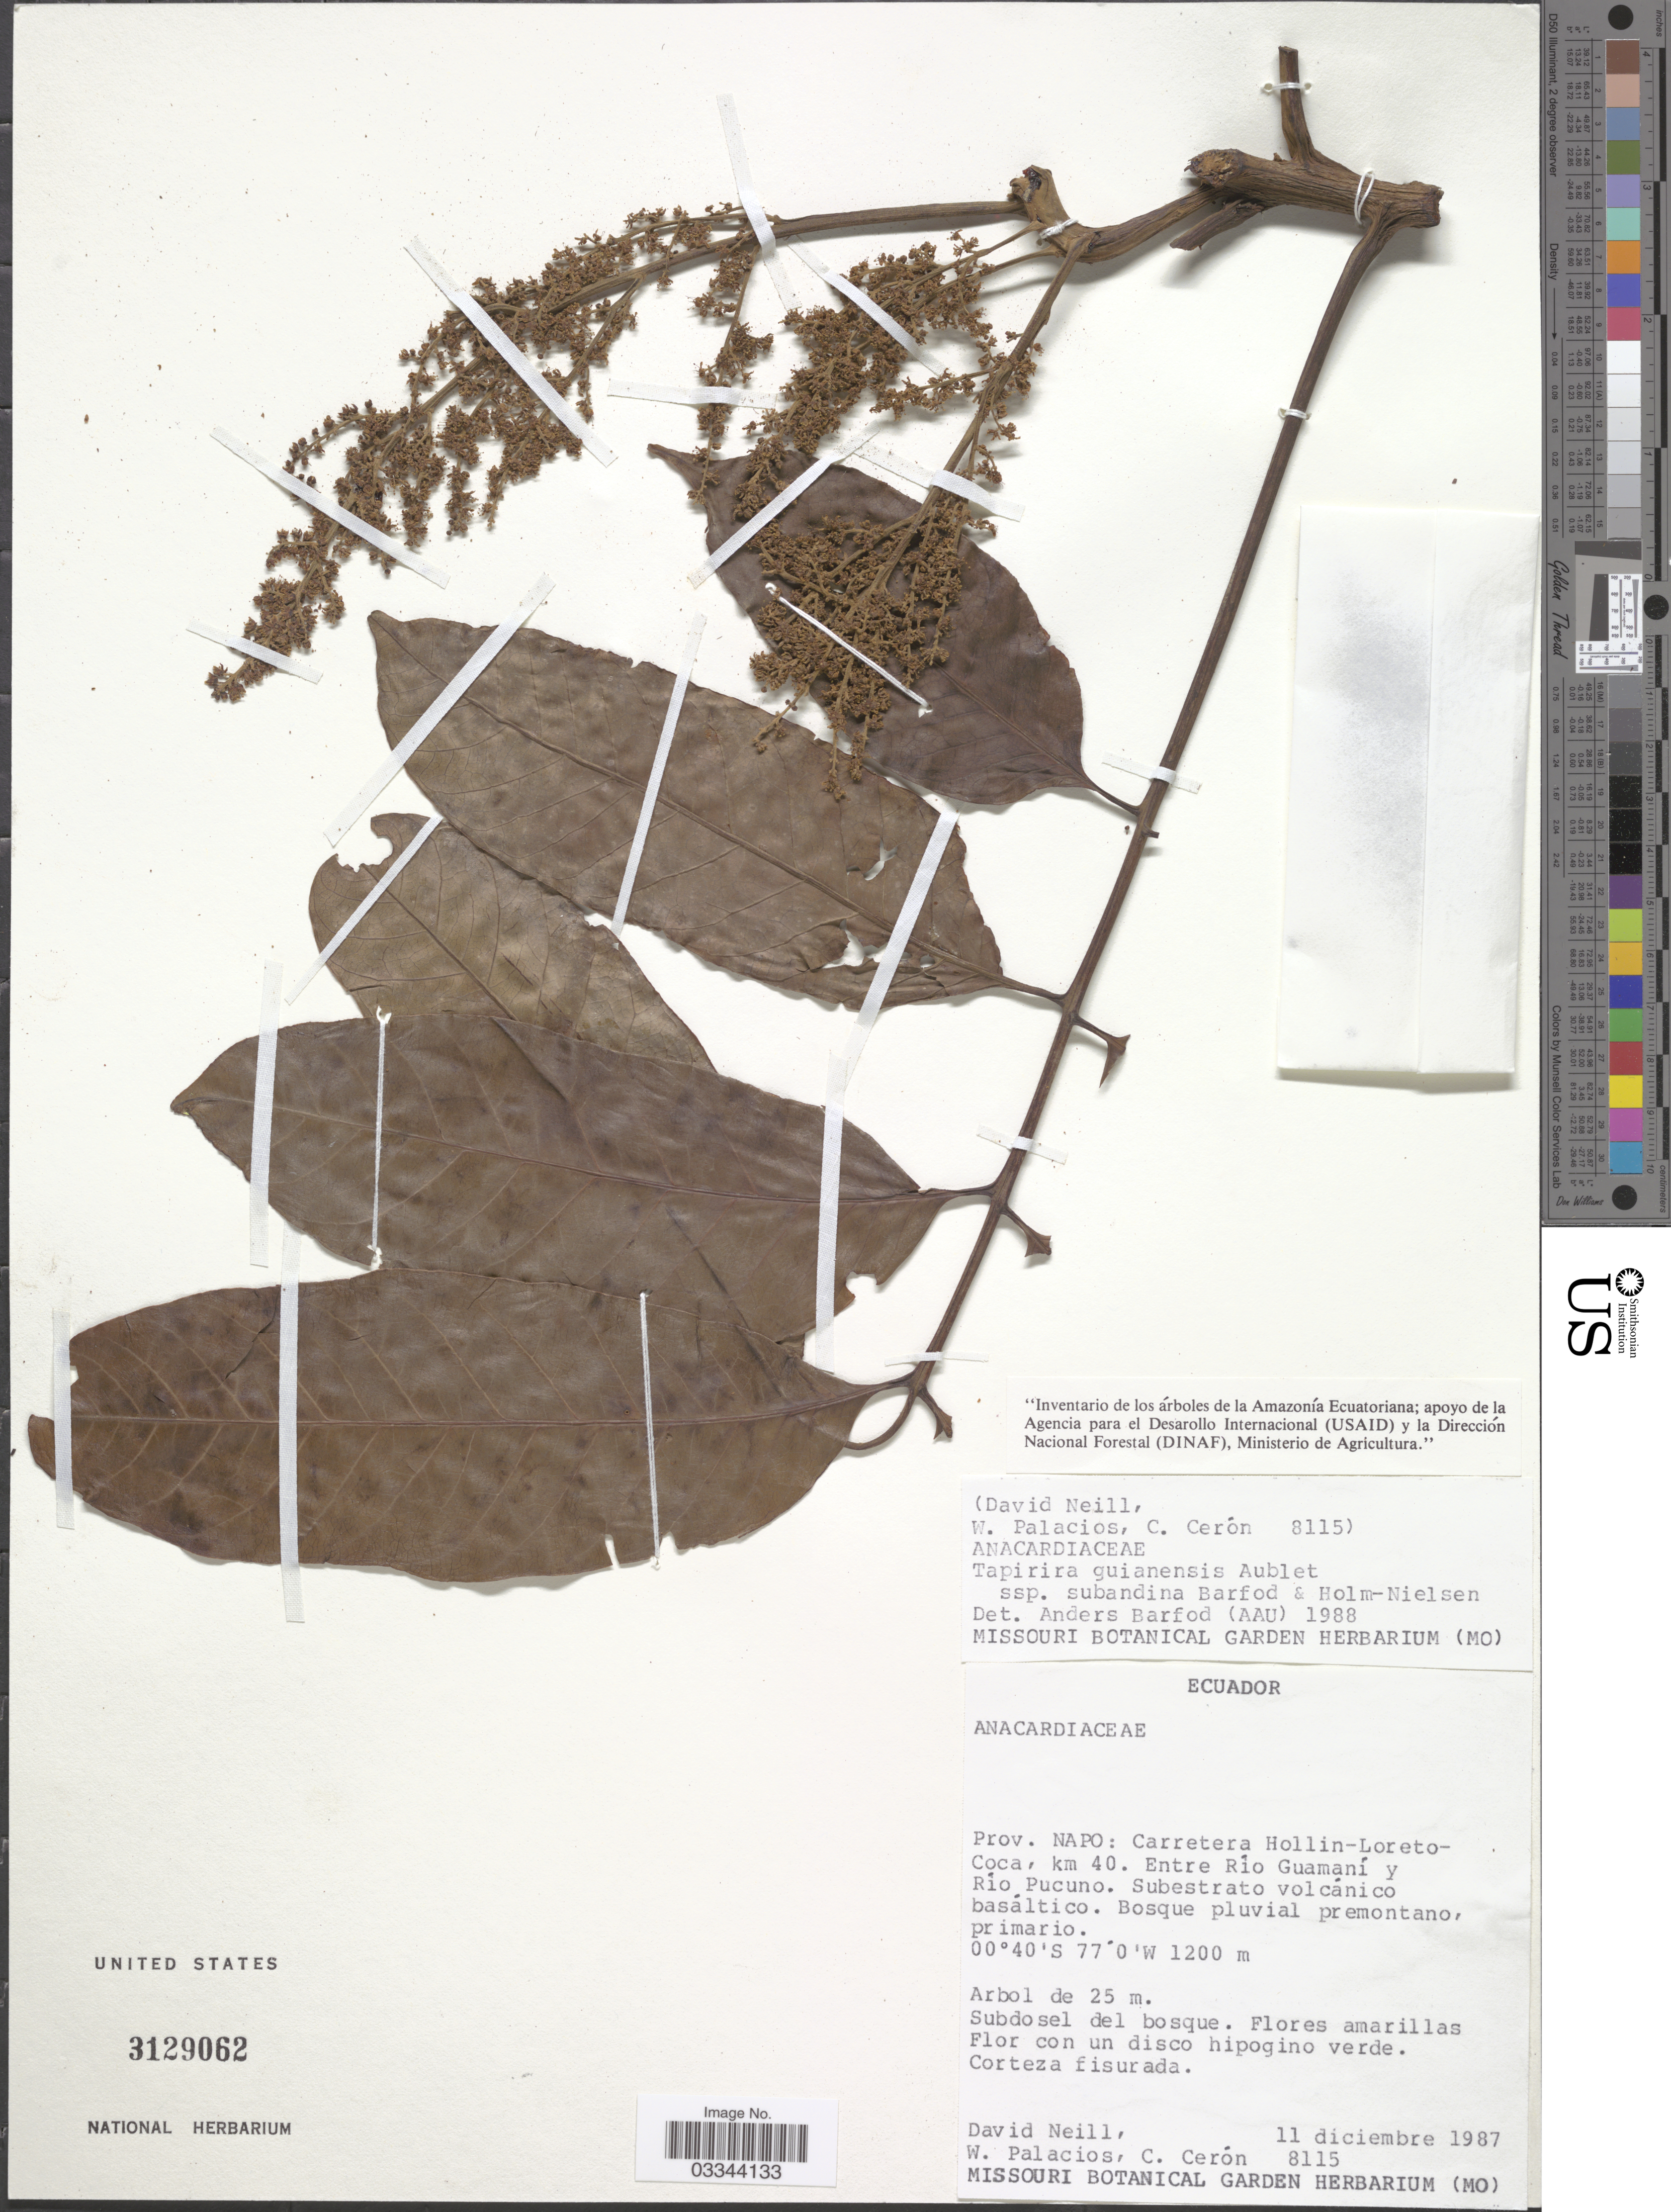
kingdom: Plantae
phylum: Tracheophyta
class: Magnoliopsida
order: Sapindales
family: Anacardiaceae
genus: Tapirira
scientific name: Tapirira guianensis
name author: Aubl.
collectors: D. Neill, W. Palacios & C. E. Cerón M.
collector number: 8115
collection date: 1987-12-11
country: Ecuador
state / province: Napo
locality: Carretera Hollin-Loreto-Coca, km 40. Entre Río Guamaní y Río Pucuno.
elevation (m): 1200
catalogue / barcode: US 3129062